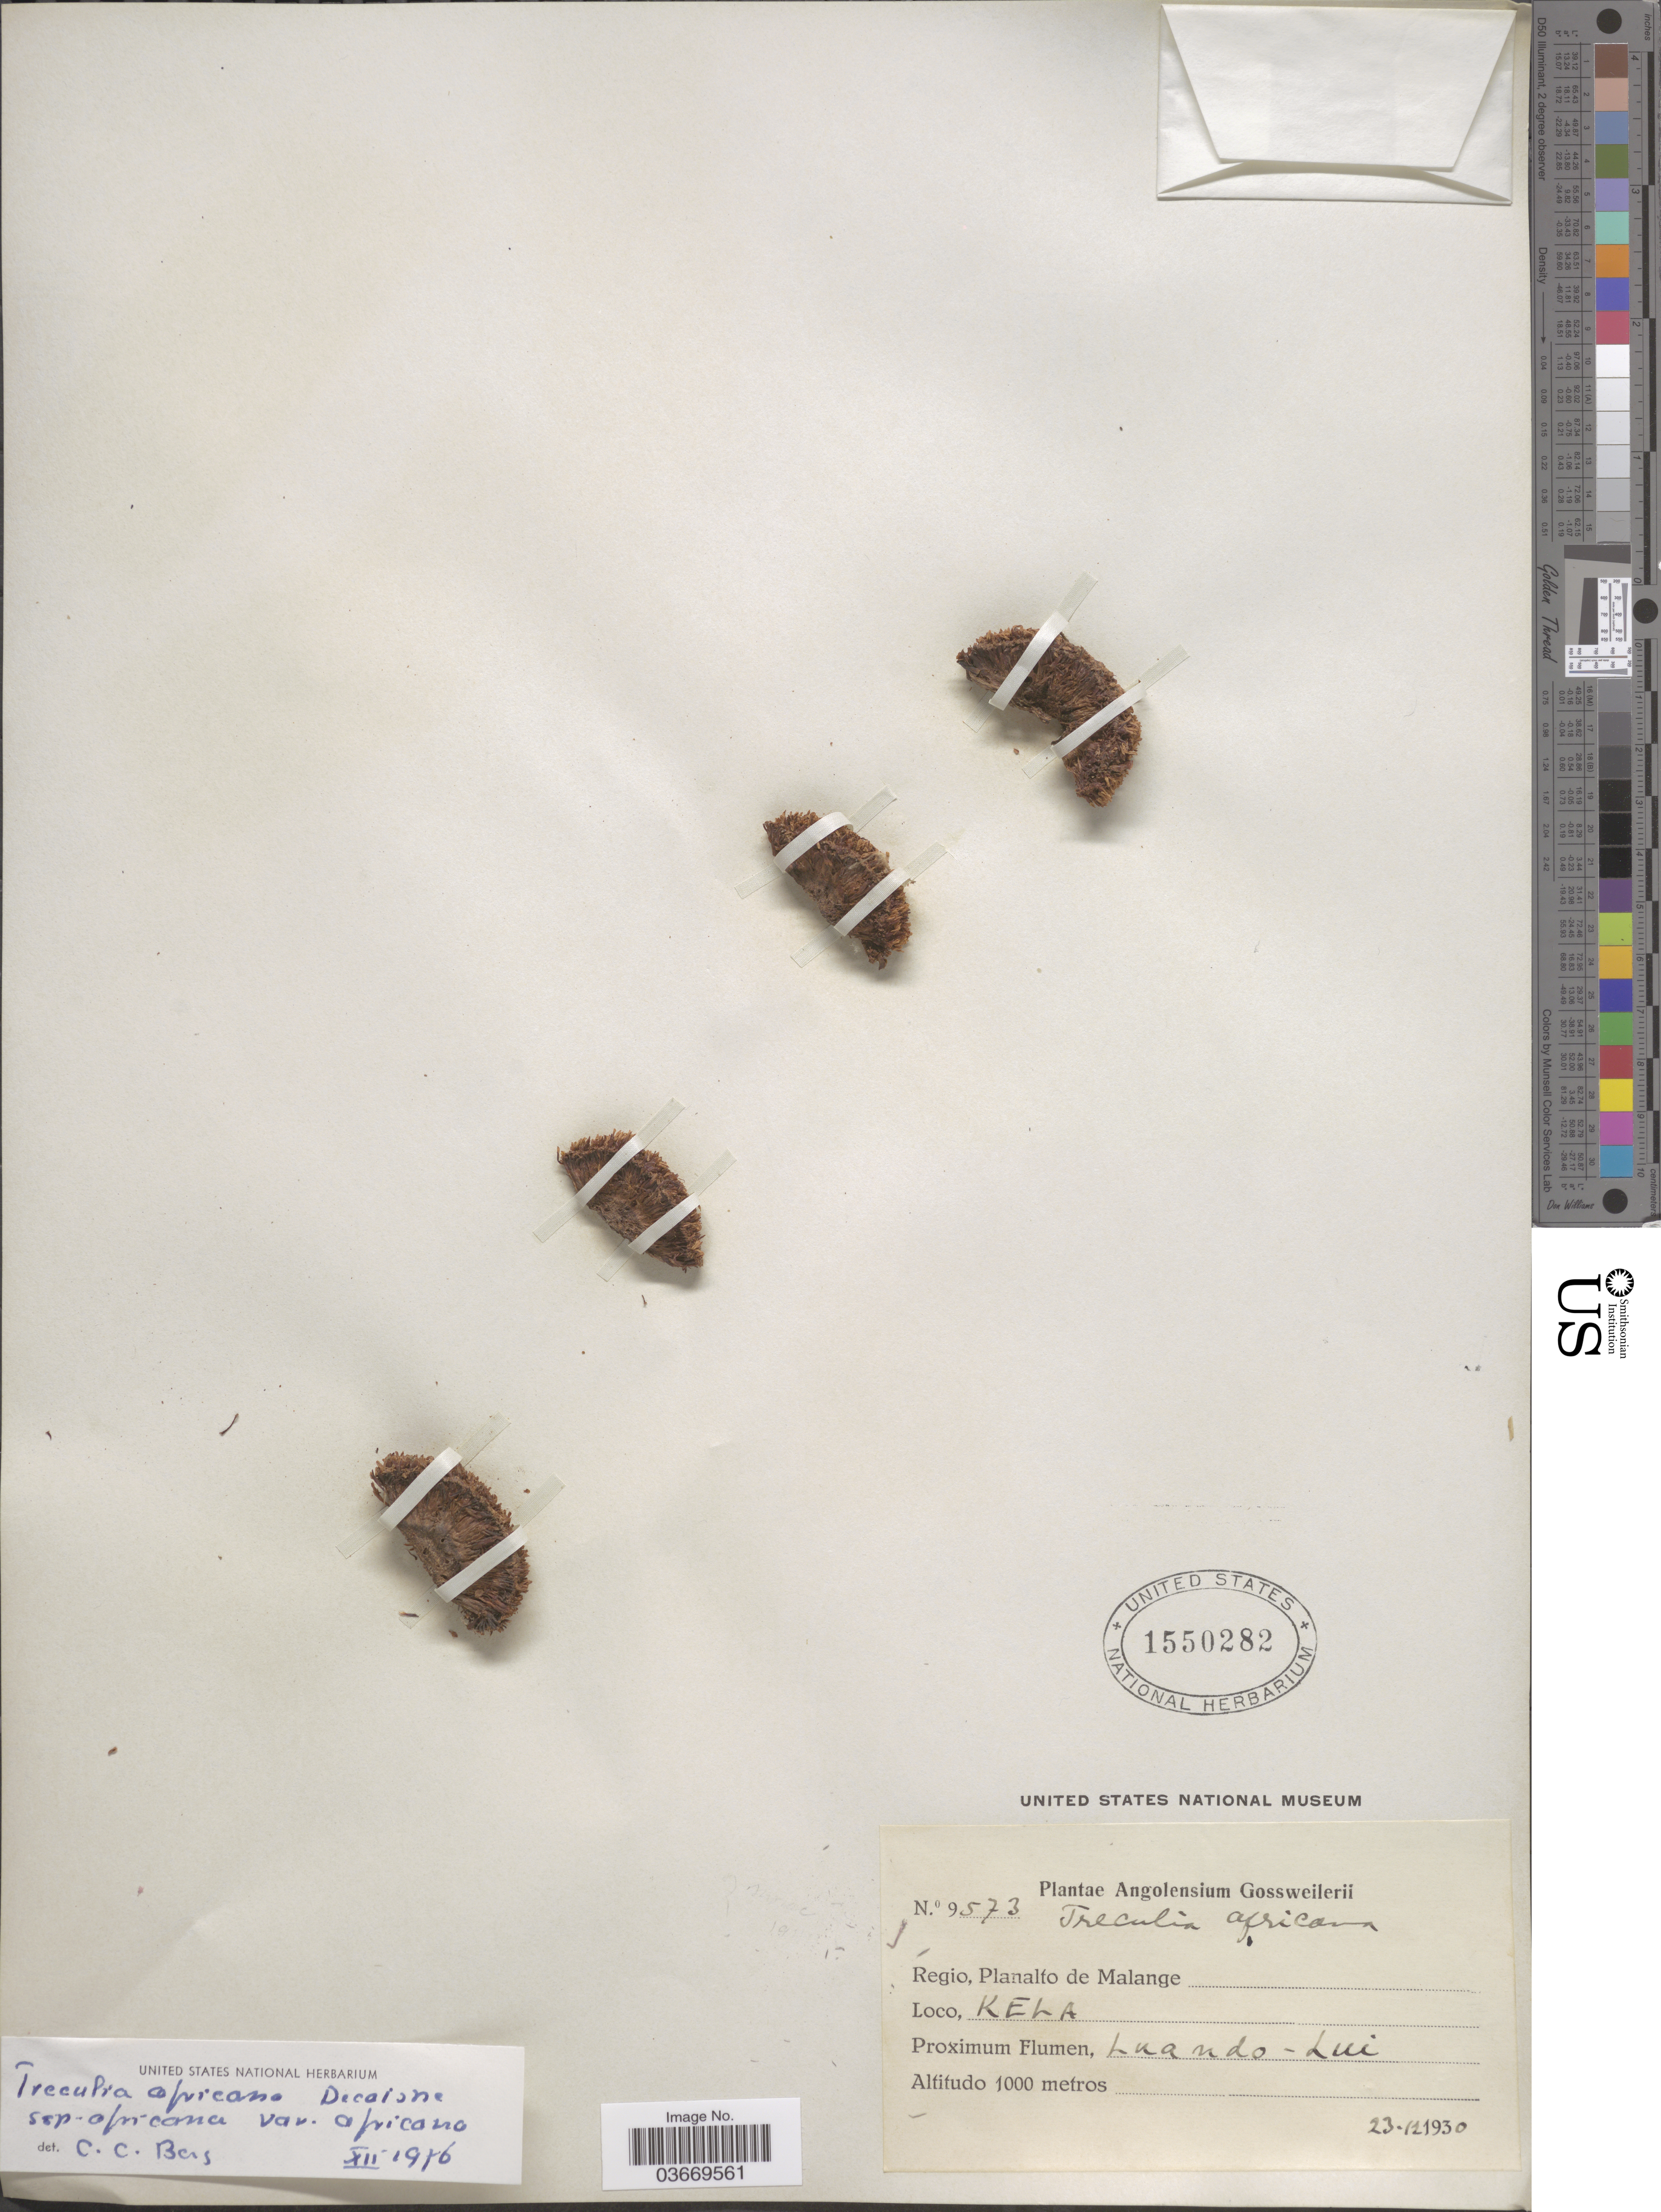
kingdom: Plantae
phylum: Tracheophyta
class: Magnoliopsida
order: Rosales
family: Moraceae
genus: Treculia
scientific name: Treculia africana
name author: Decne.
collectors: Gossweiler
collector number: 9573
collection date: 1930-12-23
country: Angola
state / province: Malange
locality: Regio, Planalto de Malange. Kela. Proximum Flumen, Luando-Lui.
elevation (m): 1000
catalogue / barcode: US 1550282